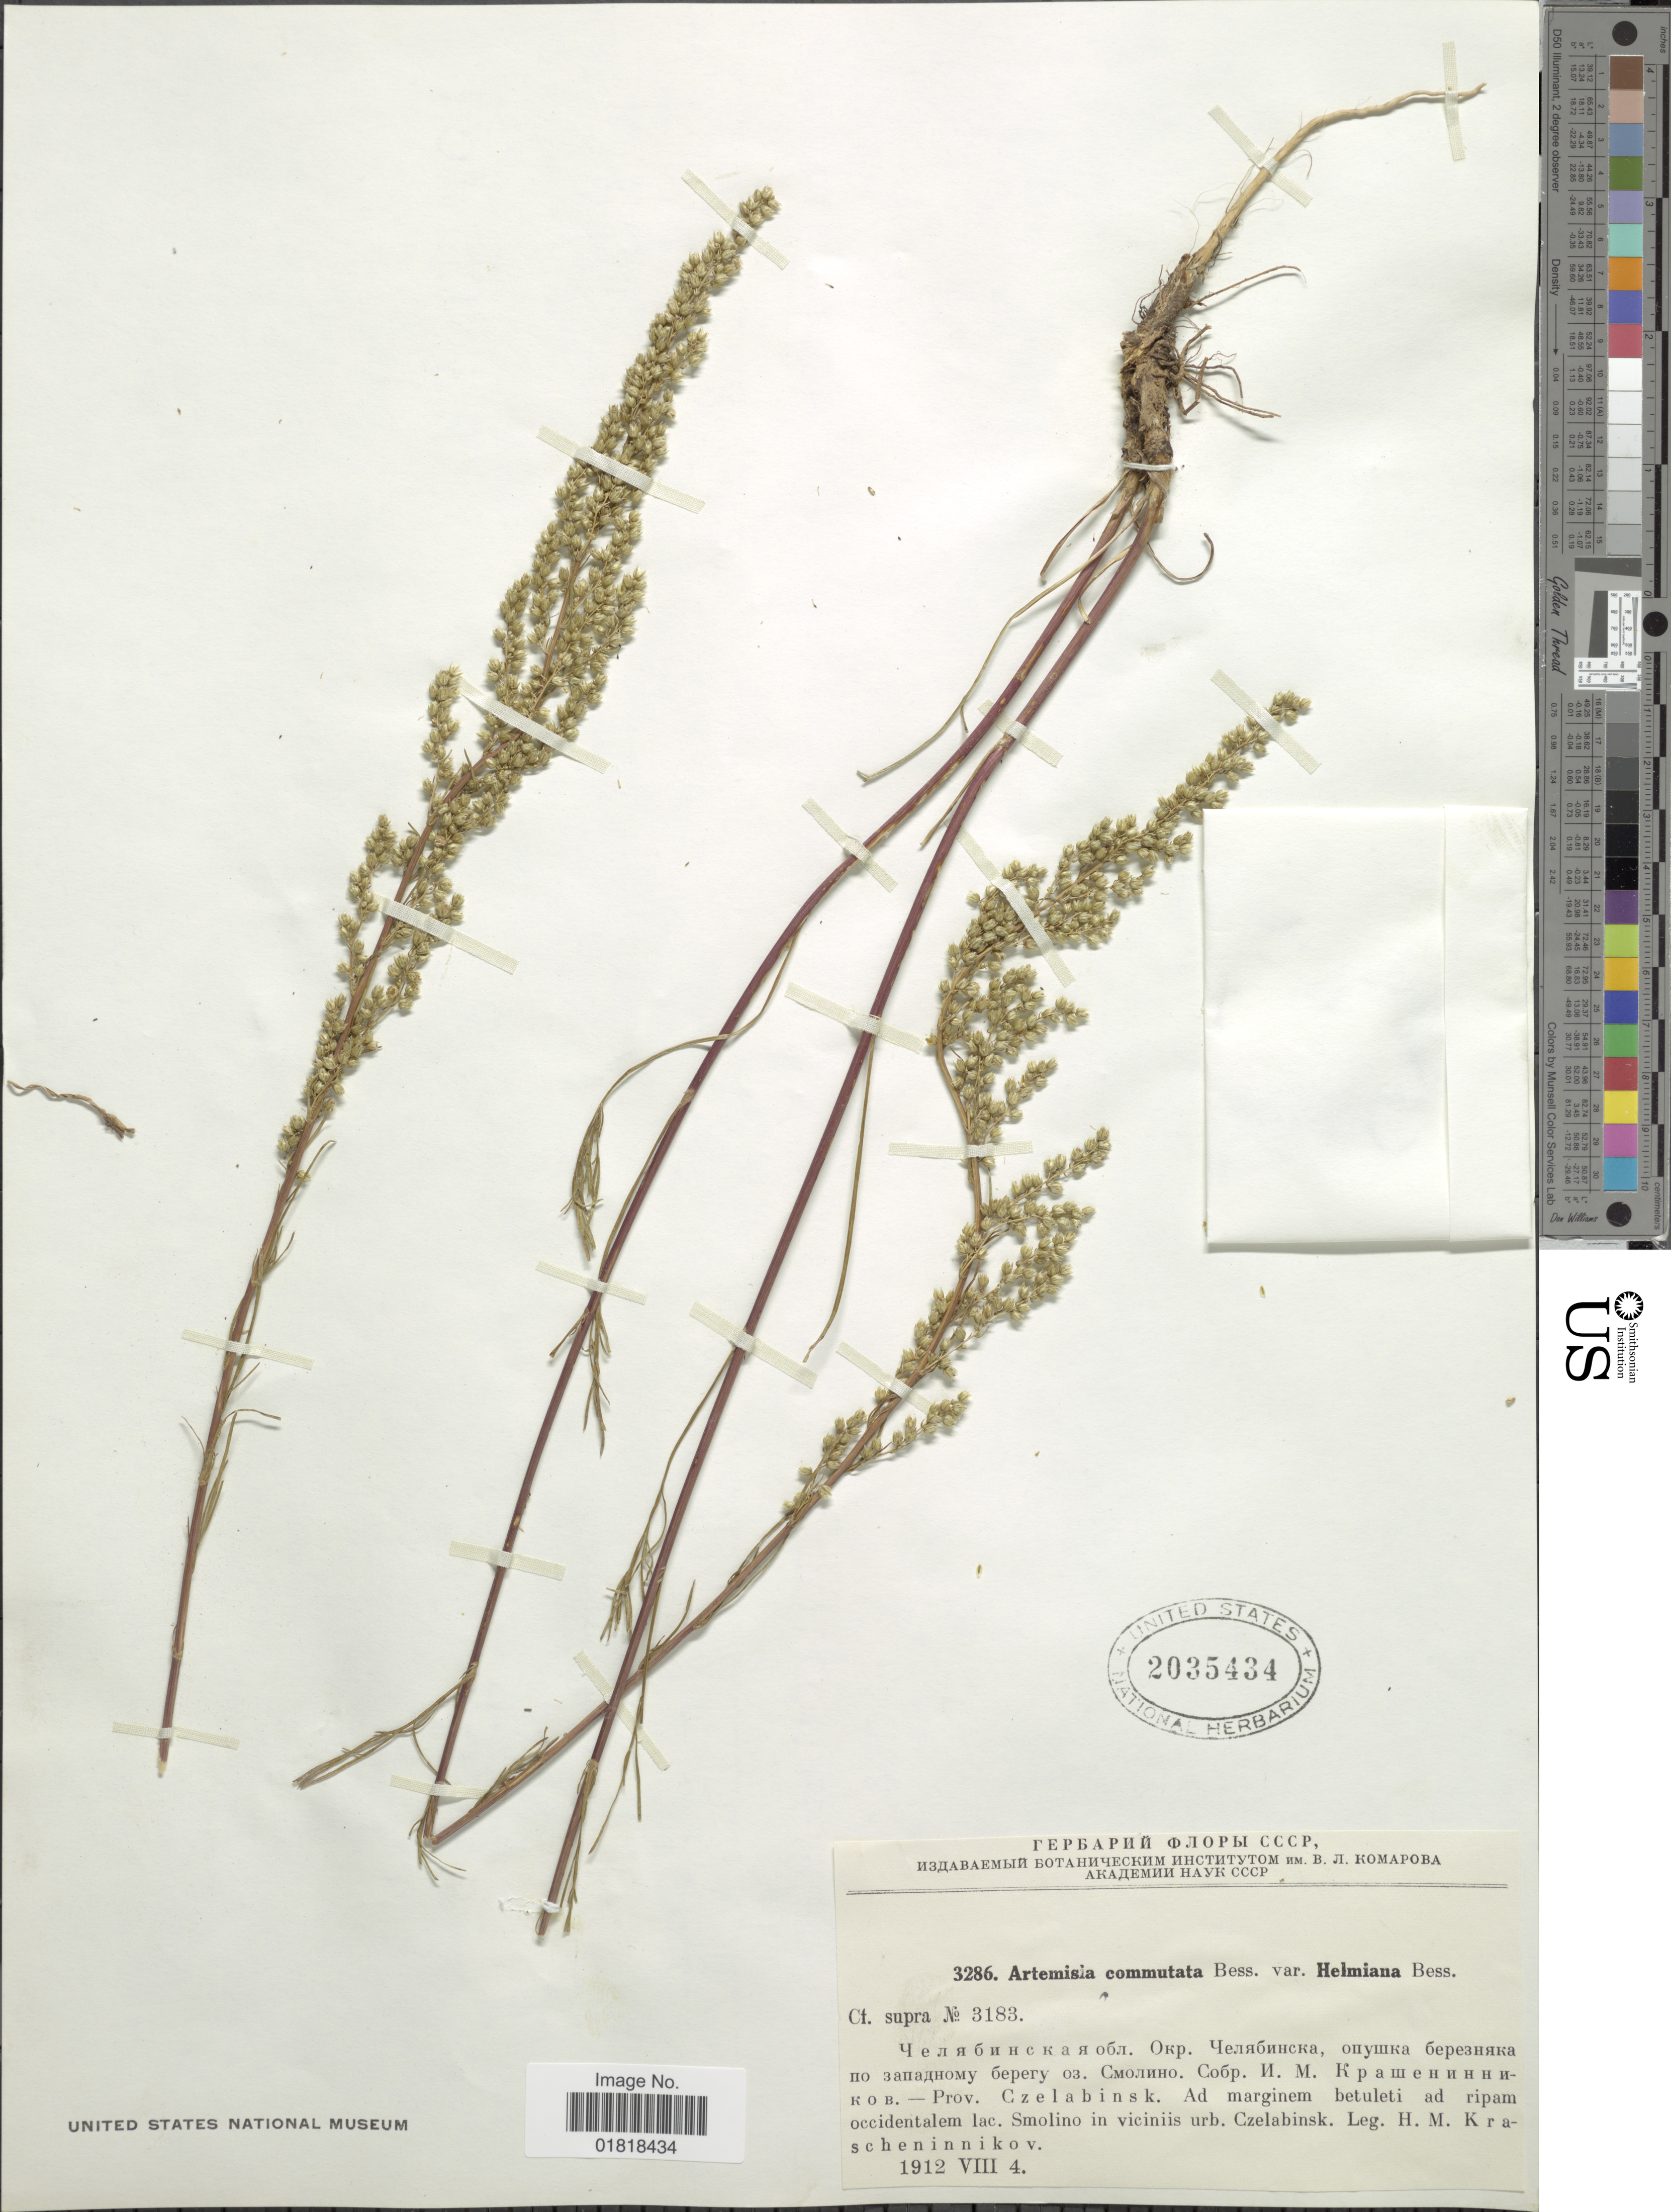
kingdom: Plantae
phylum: Tracheophyta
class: Magnoliopsida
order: Asterales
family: Asteraceae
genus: Artemisia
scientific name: Artemisia commutata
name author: Besser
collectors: H. Krascheninnikov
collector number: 3286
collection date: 1912-08-04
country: Russian Federation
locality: Prov. Czelabinsk, ad marginem betuleti ad ripan occidentalem lac. Smolino in viciniis ub. Czelabinsk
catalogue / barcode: US 2035434